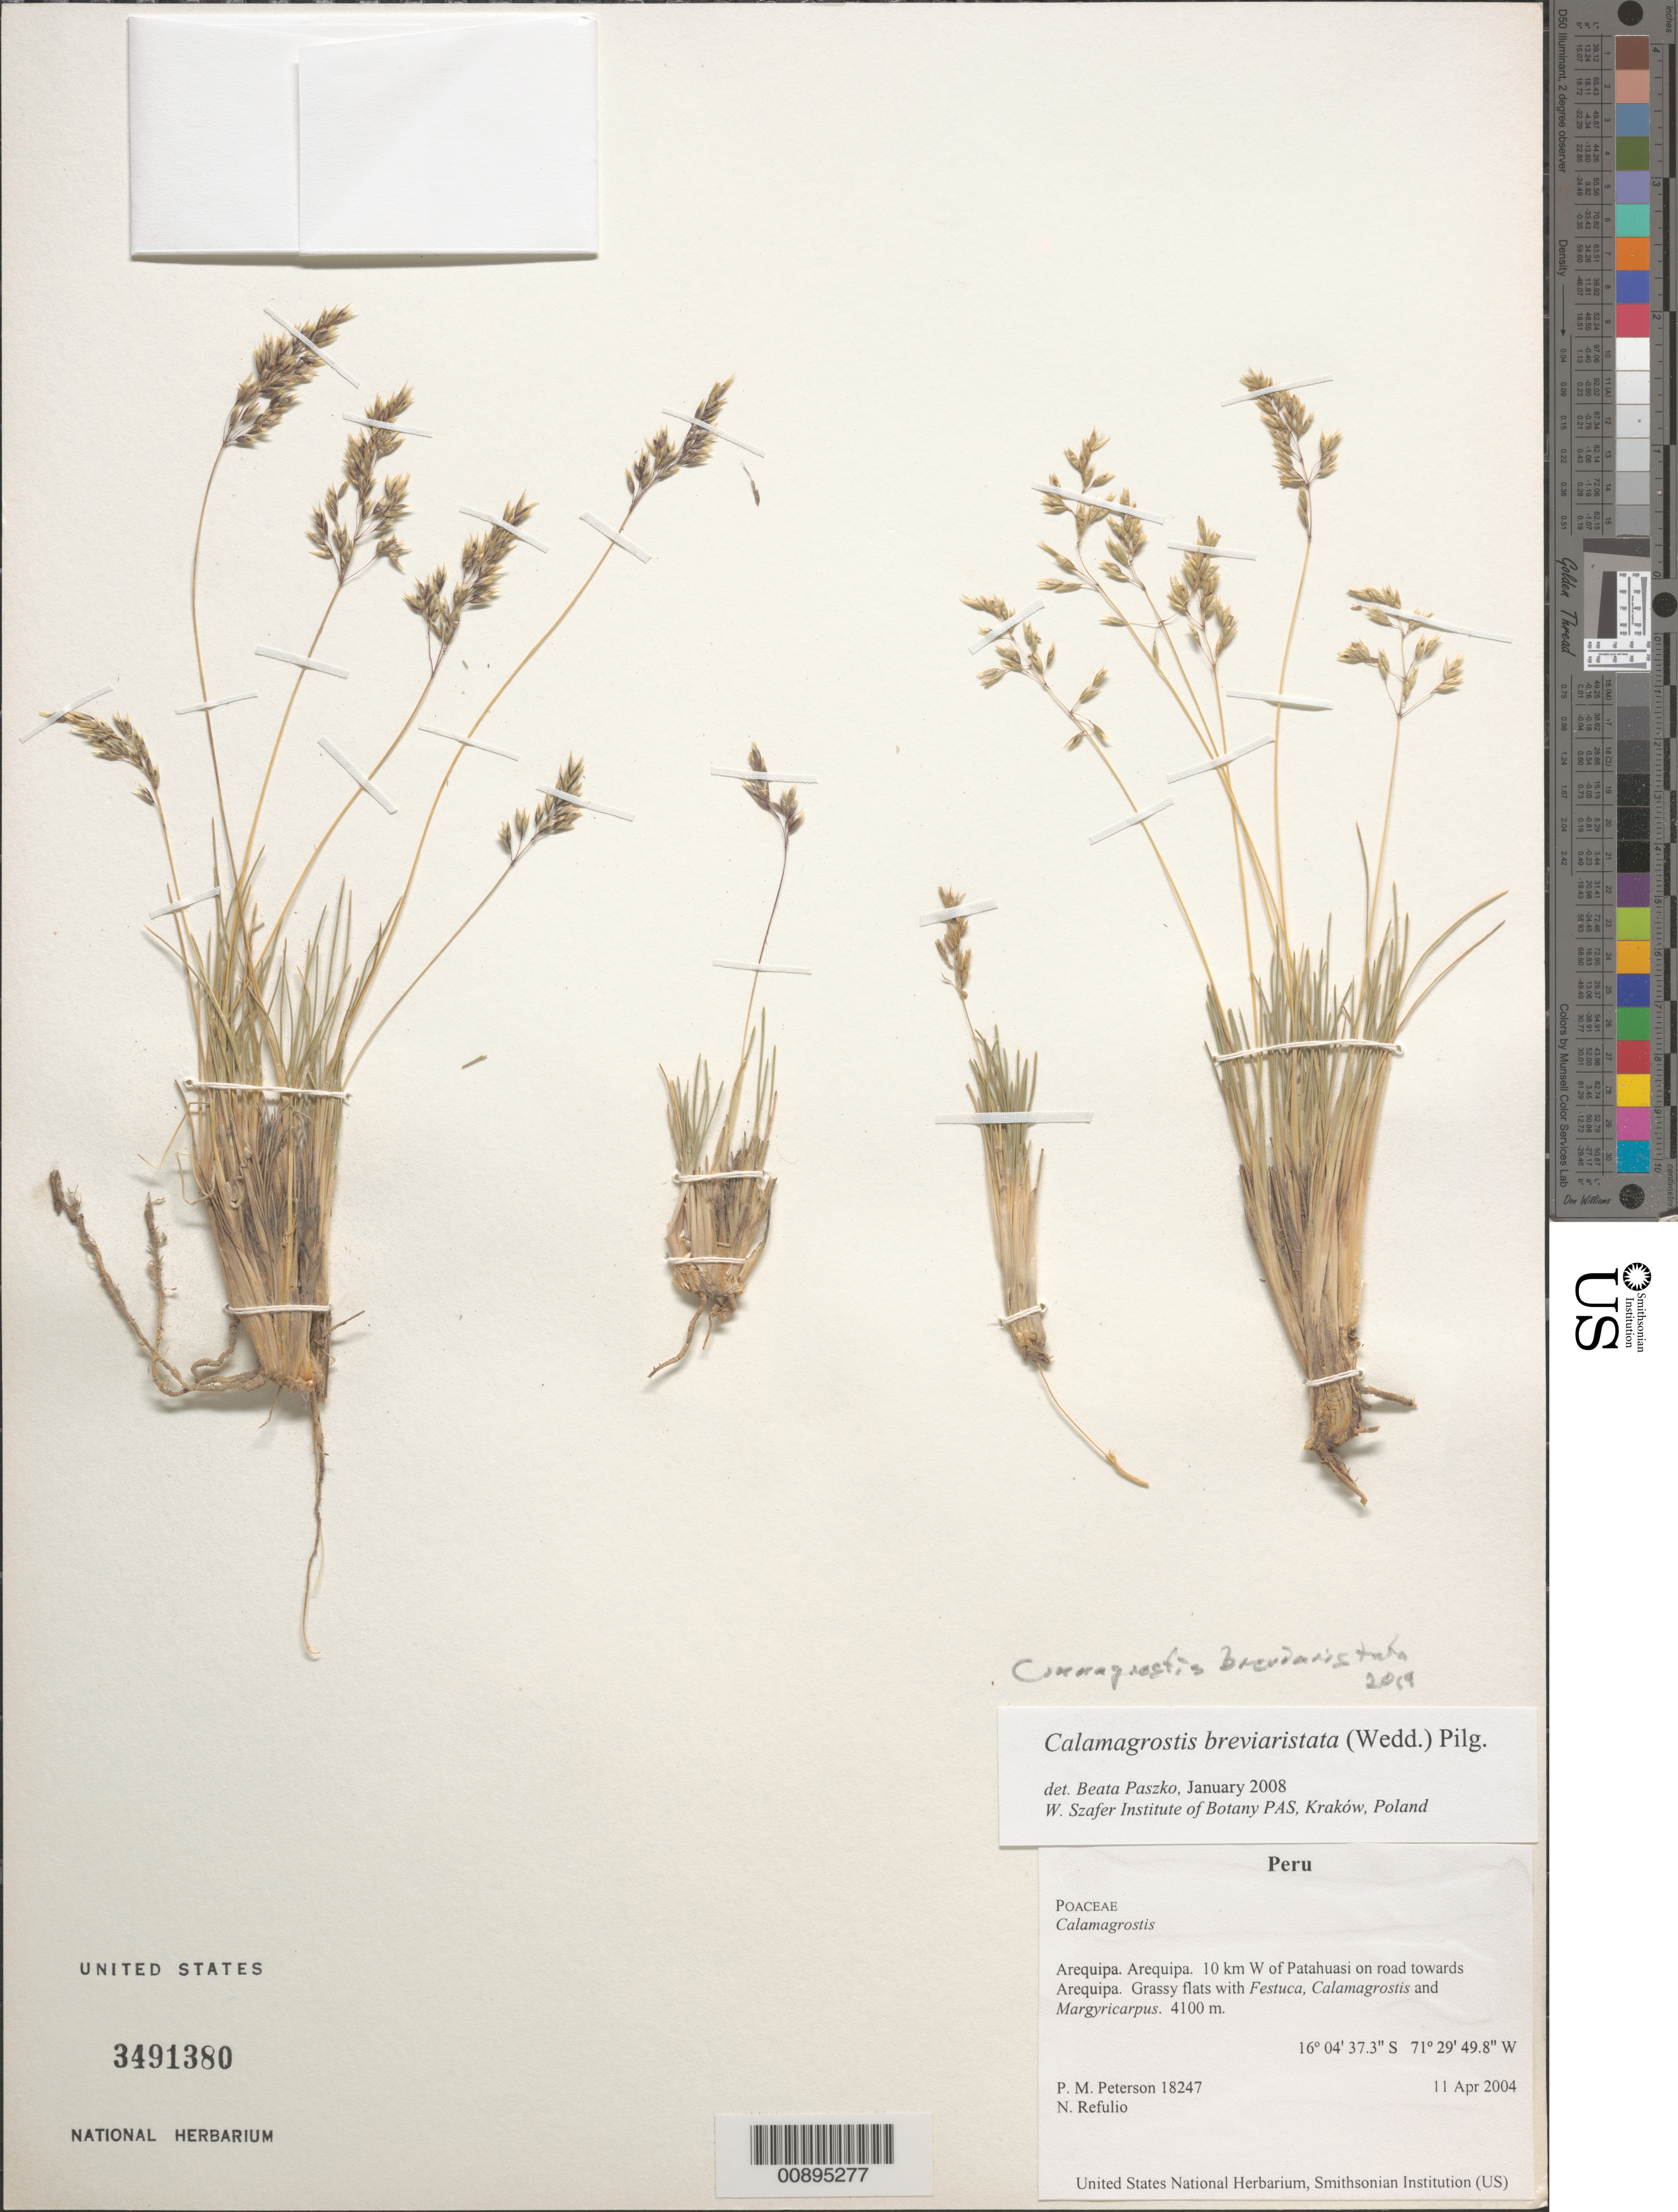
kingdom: Plantae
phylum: Tracheophyta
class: Liliopsida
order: Poales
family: Poaceae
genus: Cinnagrostis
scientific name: Cinnagrostis breviaristata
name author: (Wedd.) P.M. Peterson et al.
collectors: P. M. Peterson & N. Refulio-Rodríguez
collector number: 18247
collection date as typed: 11 Apr 2004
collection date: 2004-04-11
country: Peru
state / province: Arequipa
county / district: Arequipa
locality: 10 km W of Patahuasi on road towards Arequipa. Grassy flats with Festuca, Calamagrostis and Margyricarpus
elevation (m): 4100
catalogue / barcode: US 3491380